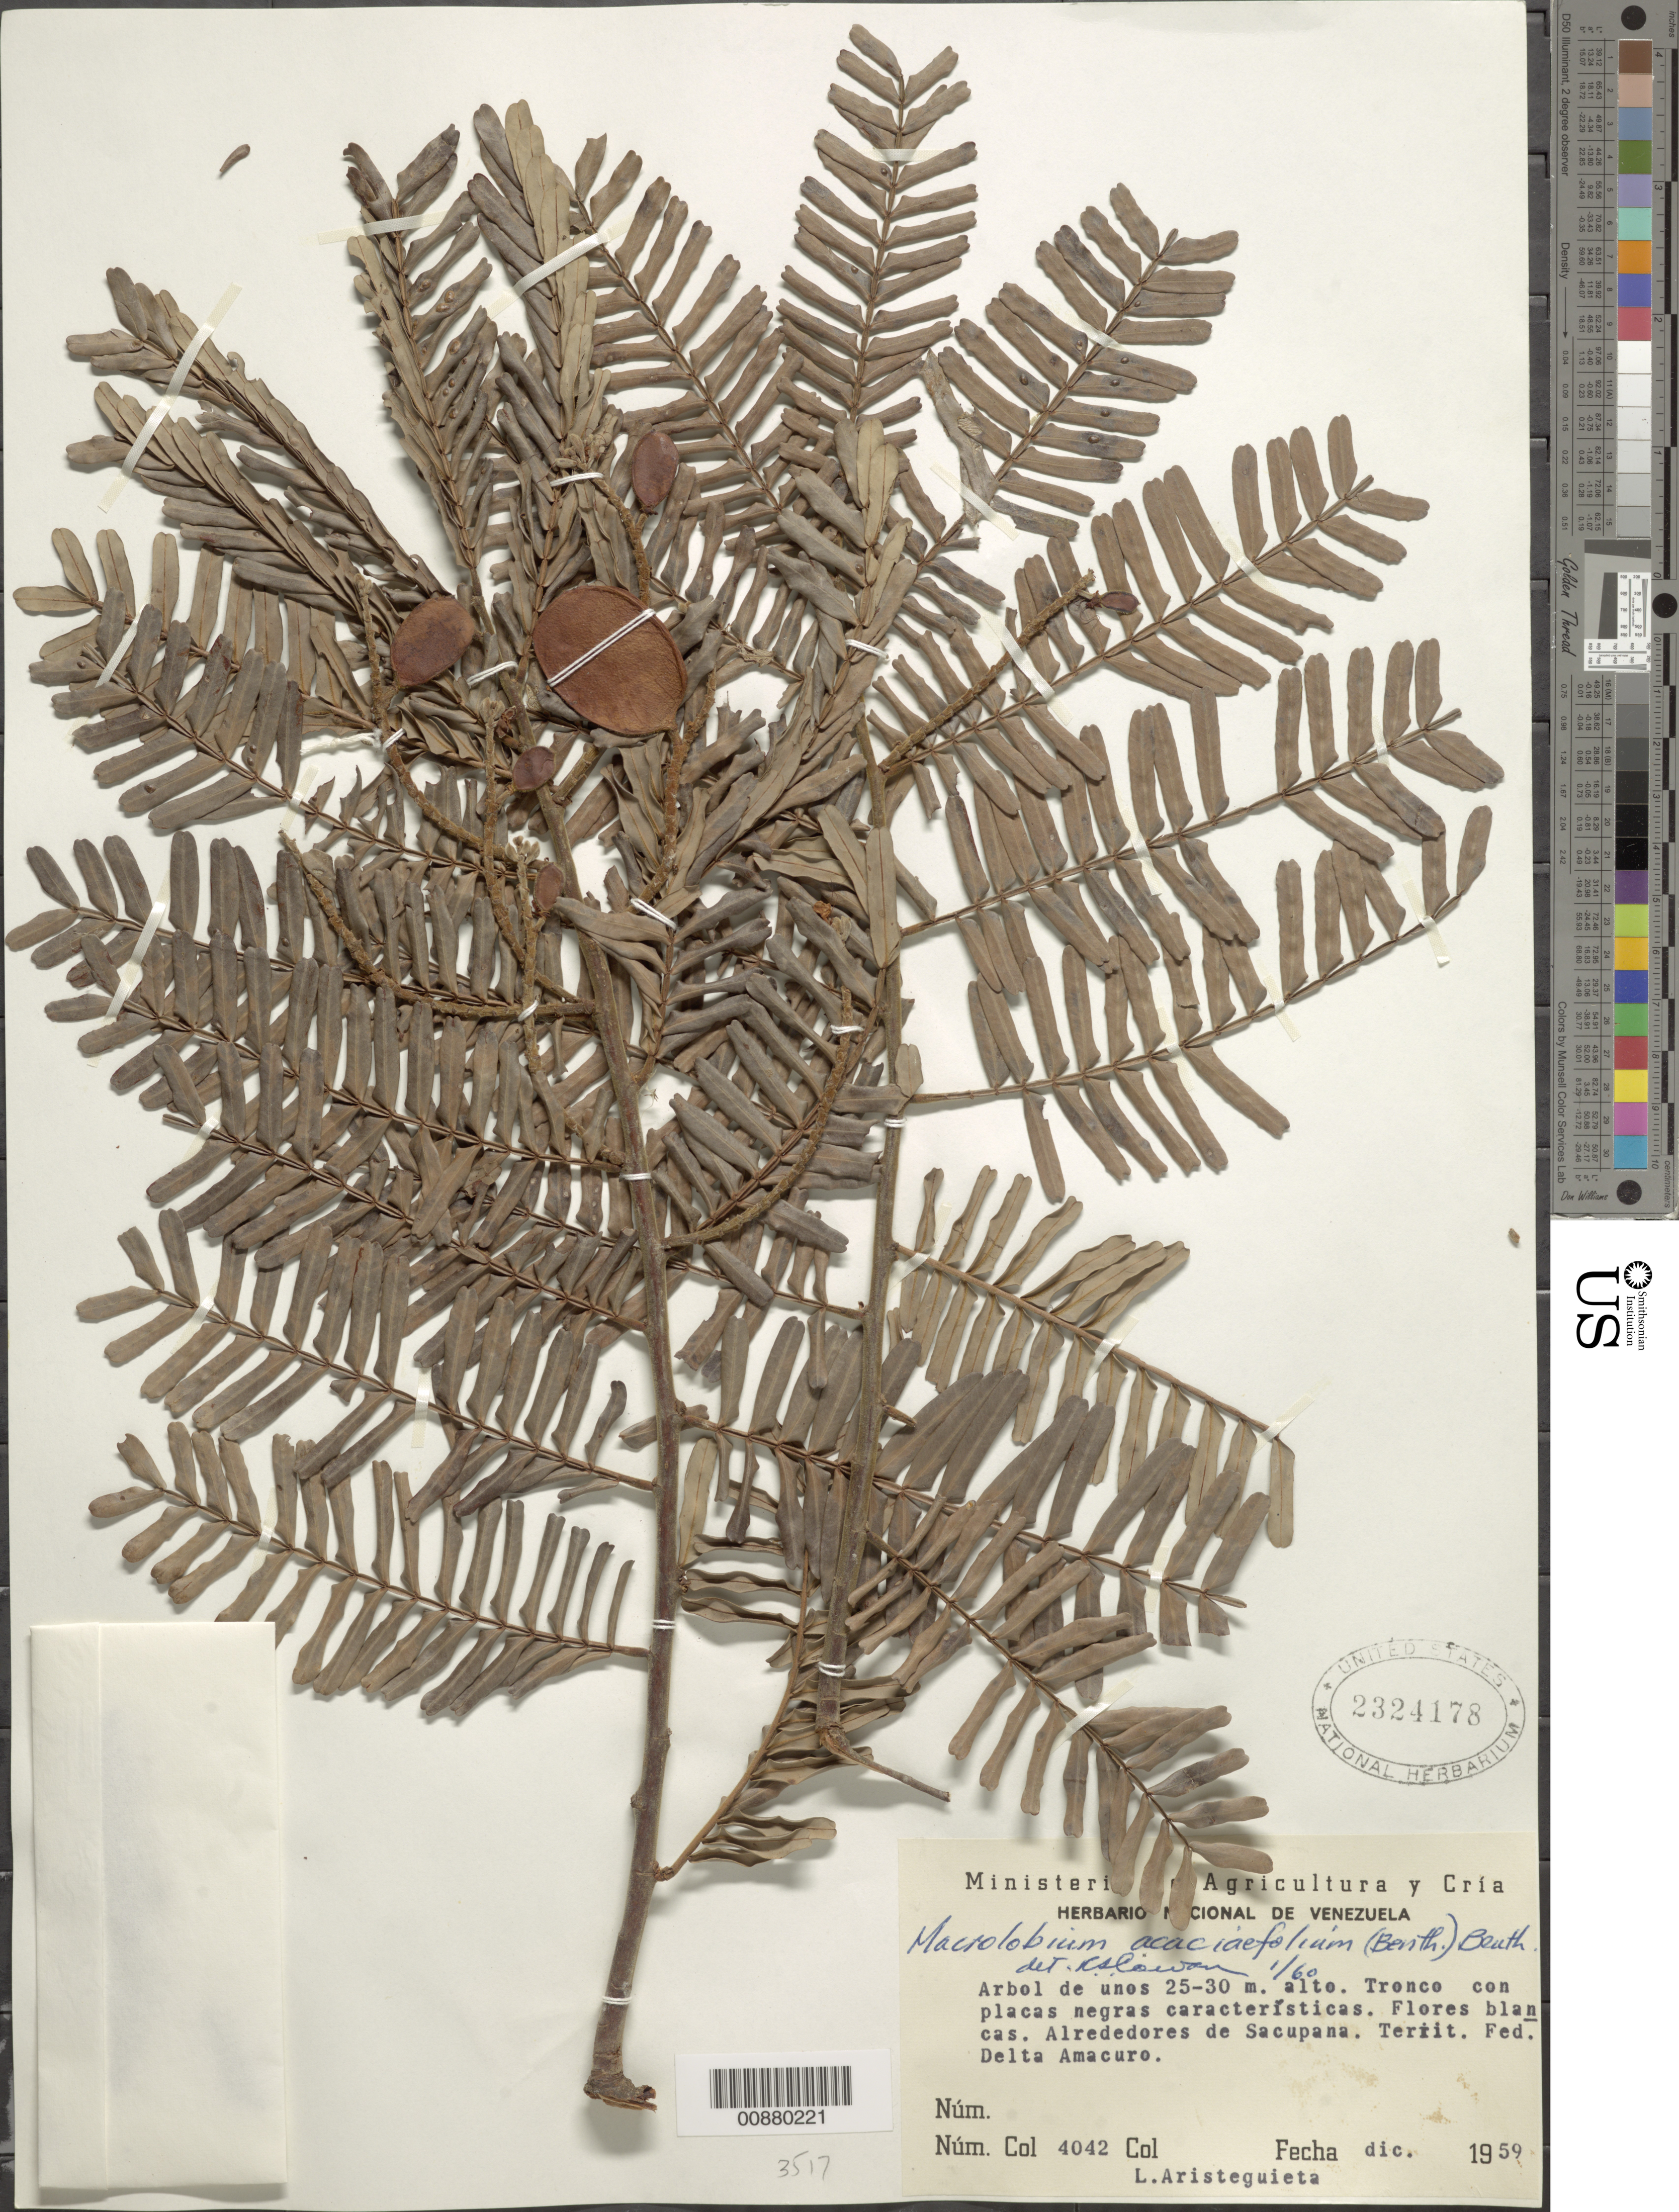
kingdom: Plantae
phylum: Tracheophyta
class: Magnoliopsida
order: Fabales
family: Fabaceae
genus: Macrolobium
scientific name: Macrolobium acaciifolium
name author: (Benth.) Benth.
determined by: Cowan, R. S.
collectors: L. Aristeguieta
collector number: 4042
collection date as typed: Dec-59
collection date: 1959-12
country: Venezuela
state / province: Delta Amacuro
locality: Sacupana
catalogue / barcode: US 2324178